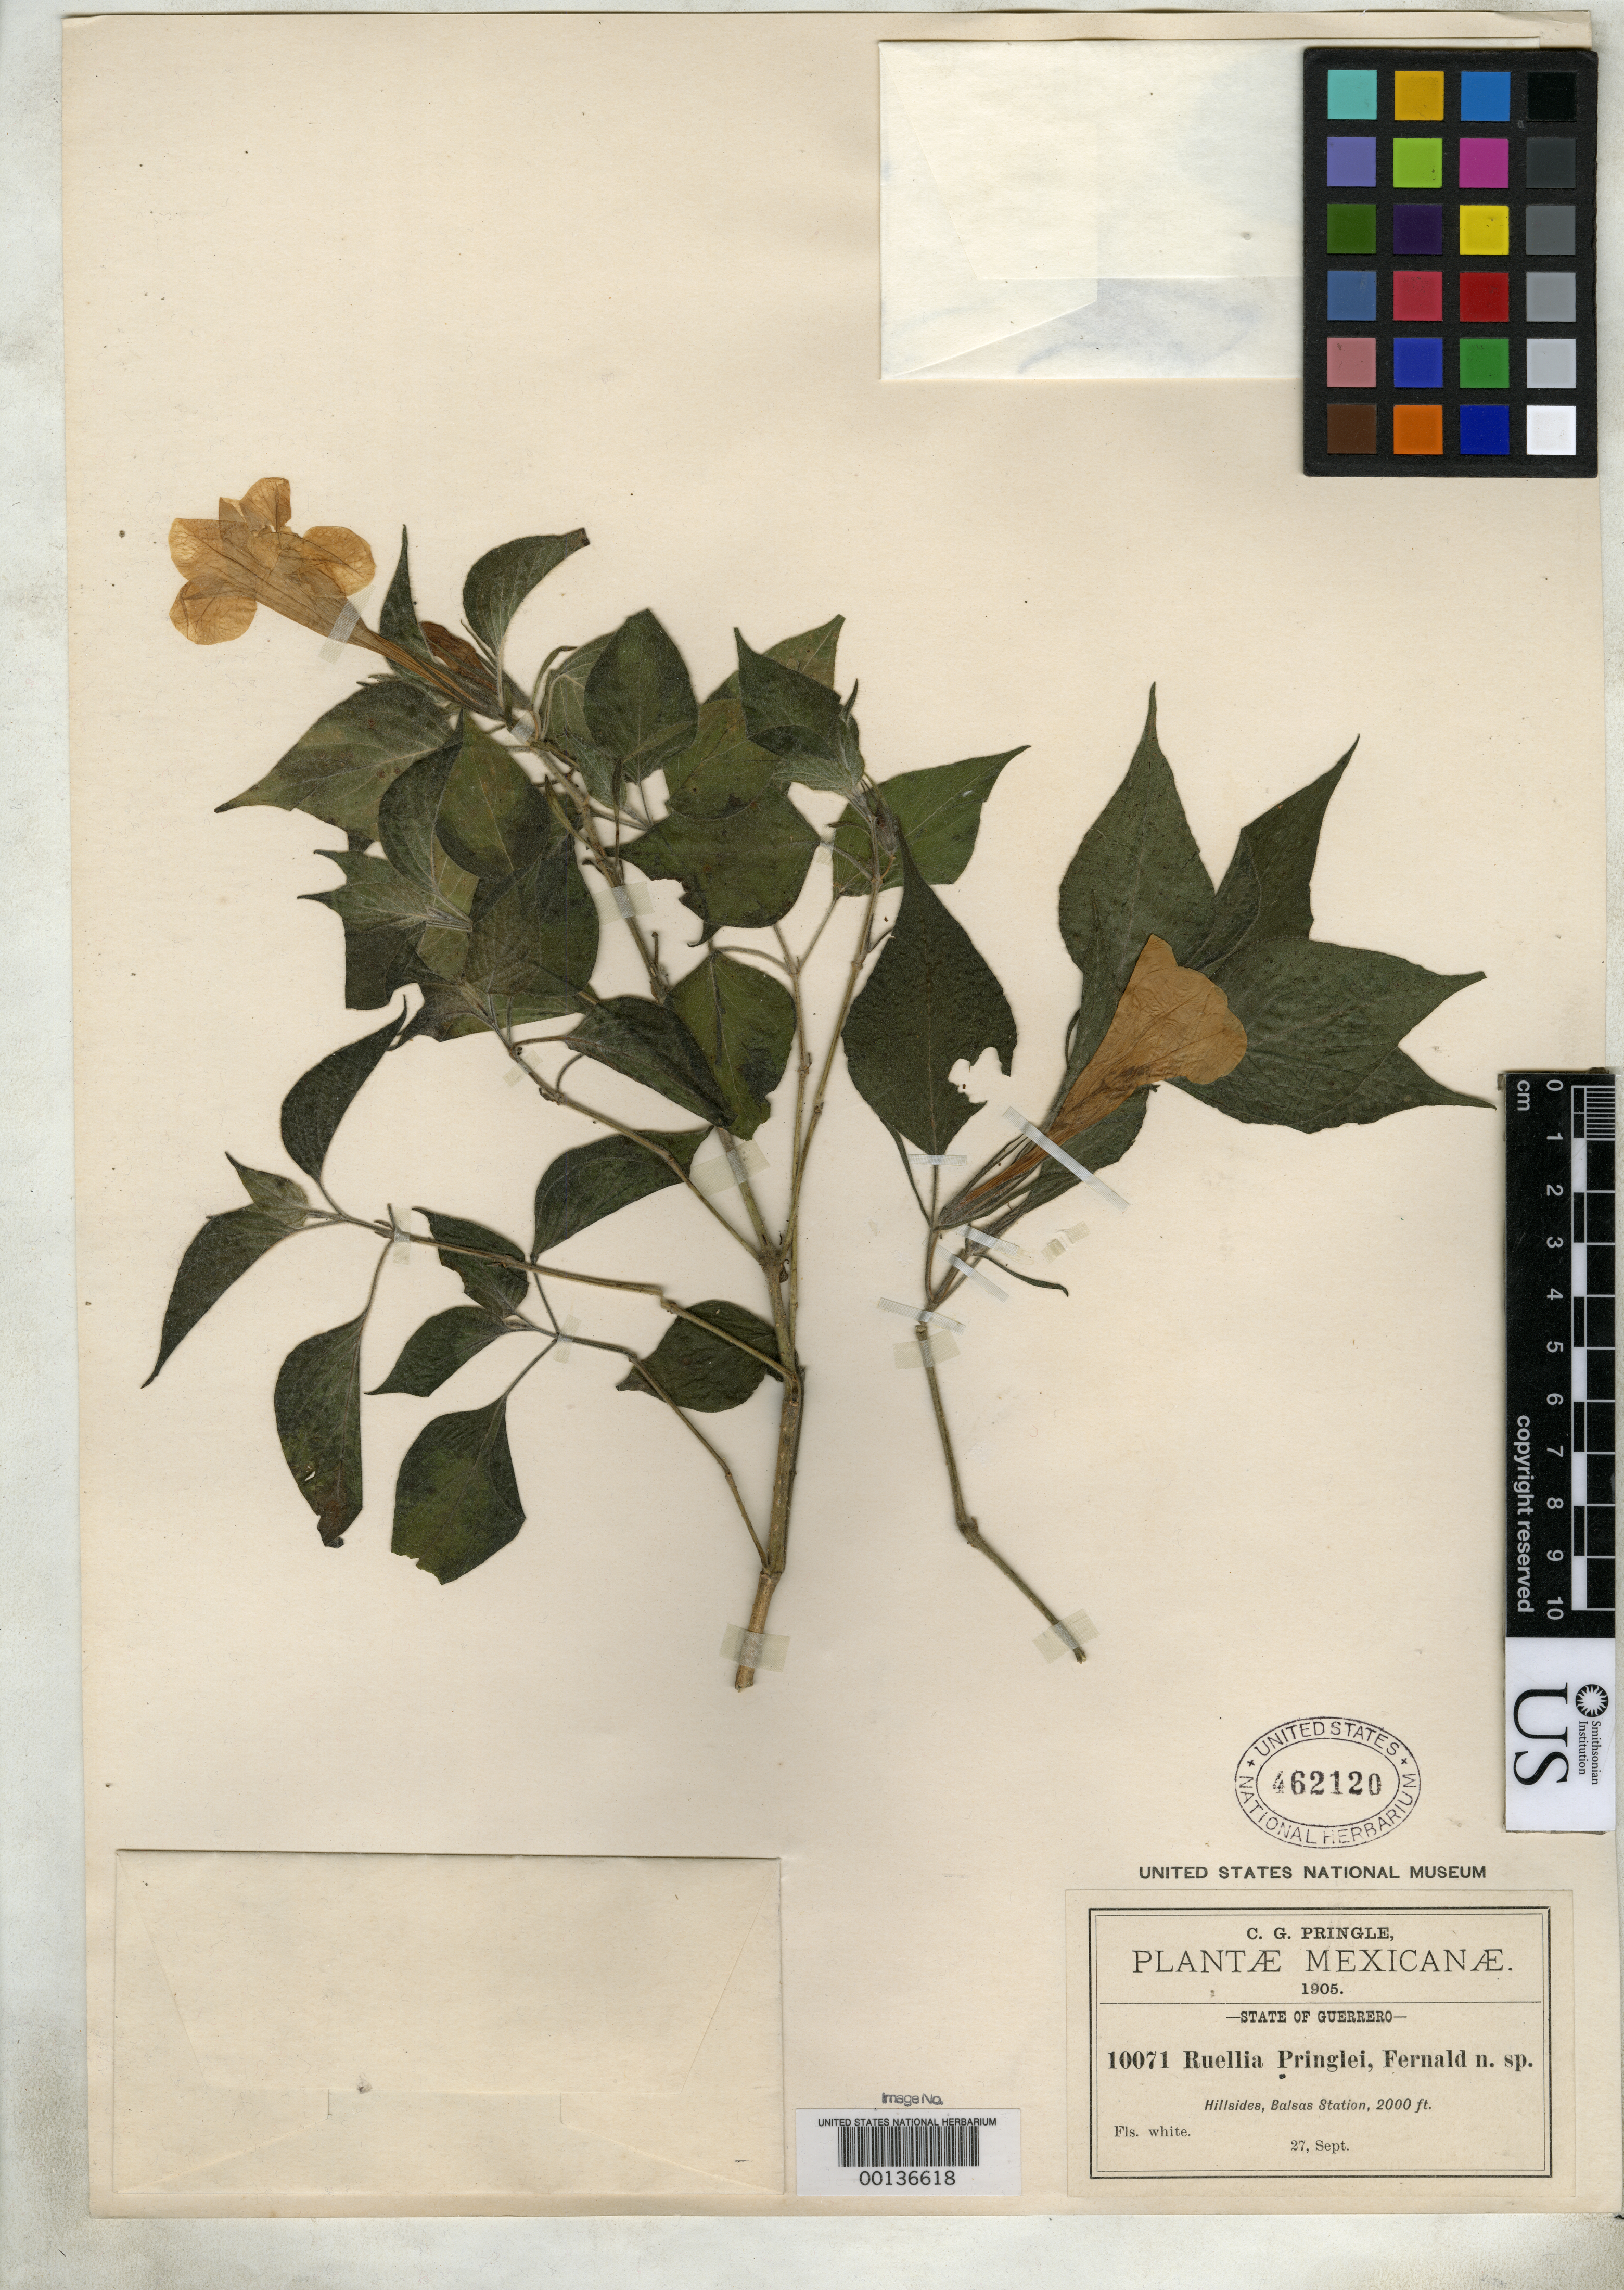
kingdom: Plantae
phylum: Tracheophyta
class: Magnoliopsida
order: Lamiales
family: Acanthaceae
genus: Ruellia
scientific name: Ruellia pringlei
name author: Fernald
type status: Isotype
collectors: C. G. Pringle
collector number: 10071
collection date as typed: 27 Sep 1905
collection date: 1905-09-27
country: Mexico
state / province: Guerrero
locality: Balsas Station.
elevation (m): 610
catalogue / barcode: US 462120